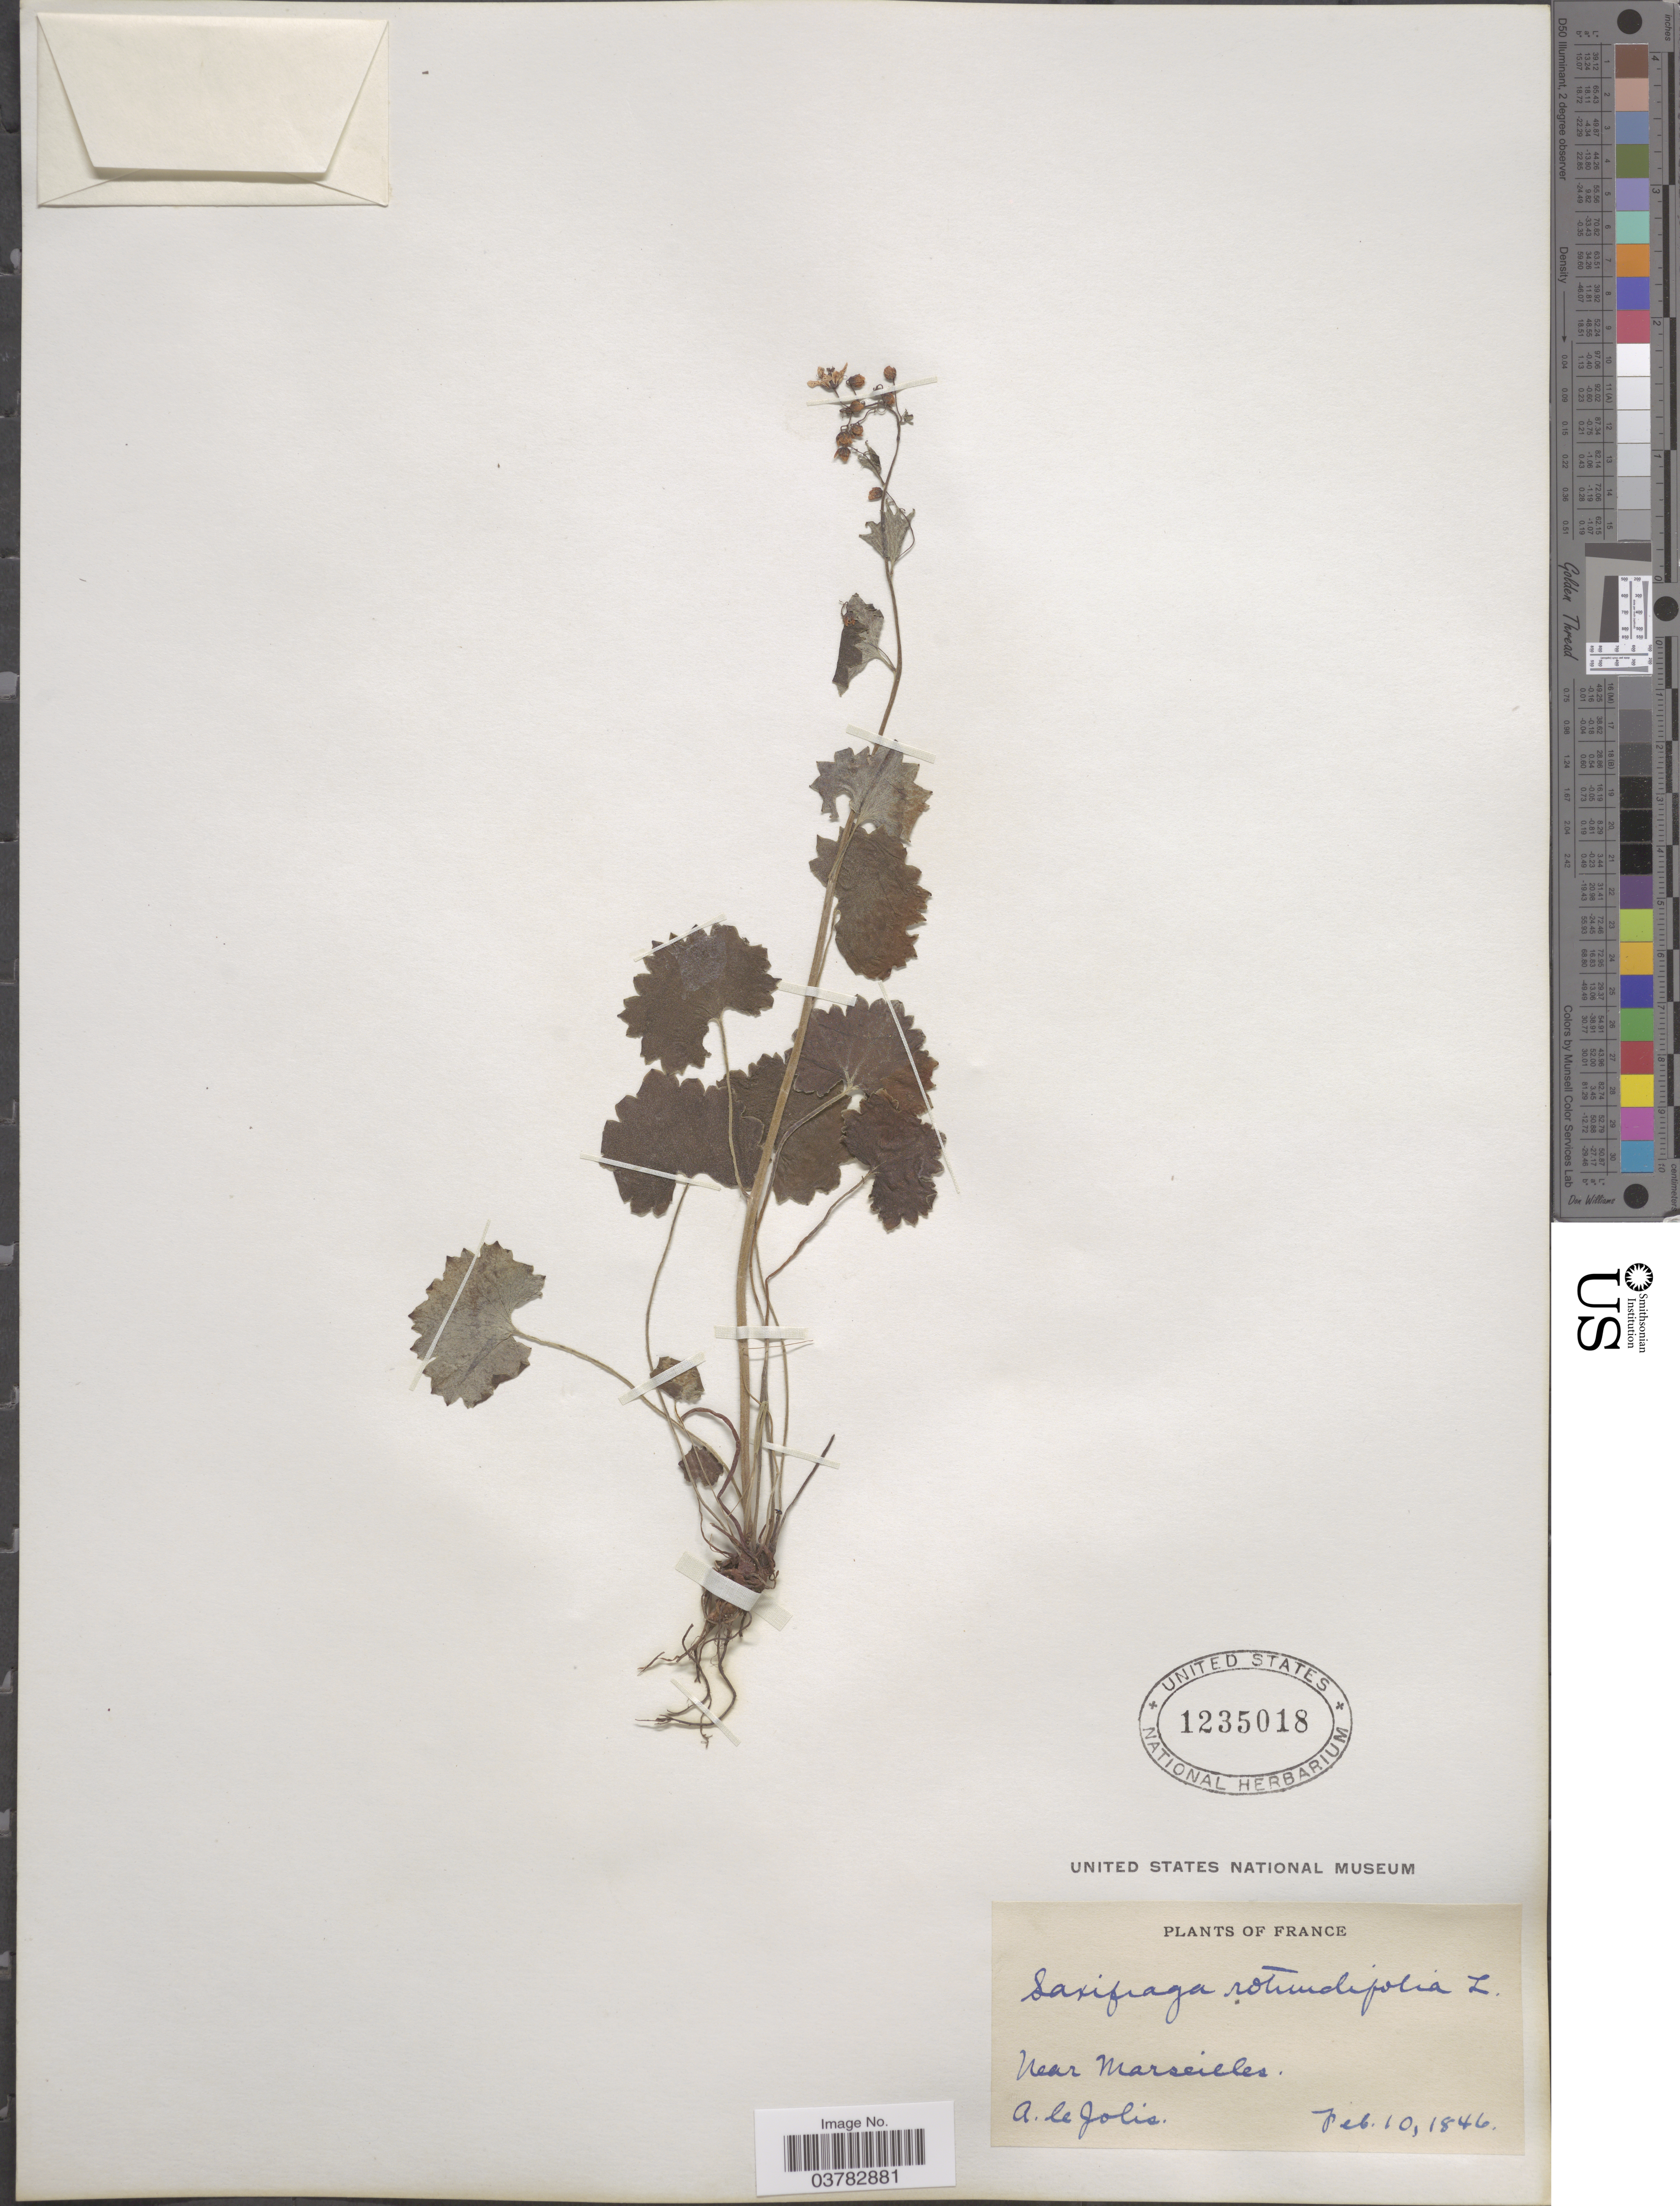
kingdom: Plantae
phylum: Tracheophyta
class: Magnoliopsida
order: Saxifragales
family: Saxifragaceae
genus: Saxifraga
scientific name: Saxifraga rotundifolia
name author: L.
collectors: A. F. Le Jolis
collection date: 1846-02-10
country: France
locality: Near Marseilles.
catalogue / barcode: US 1235018